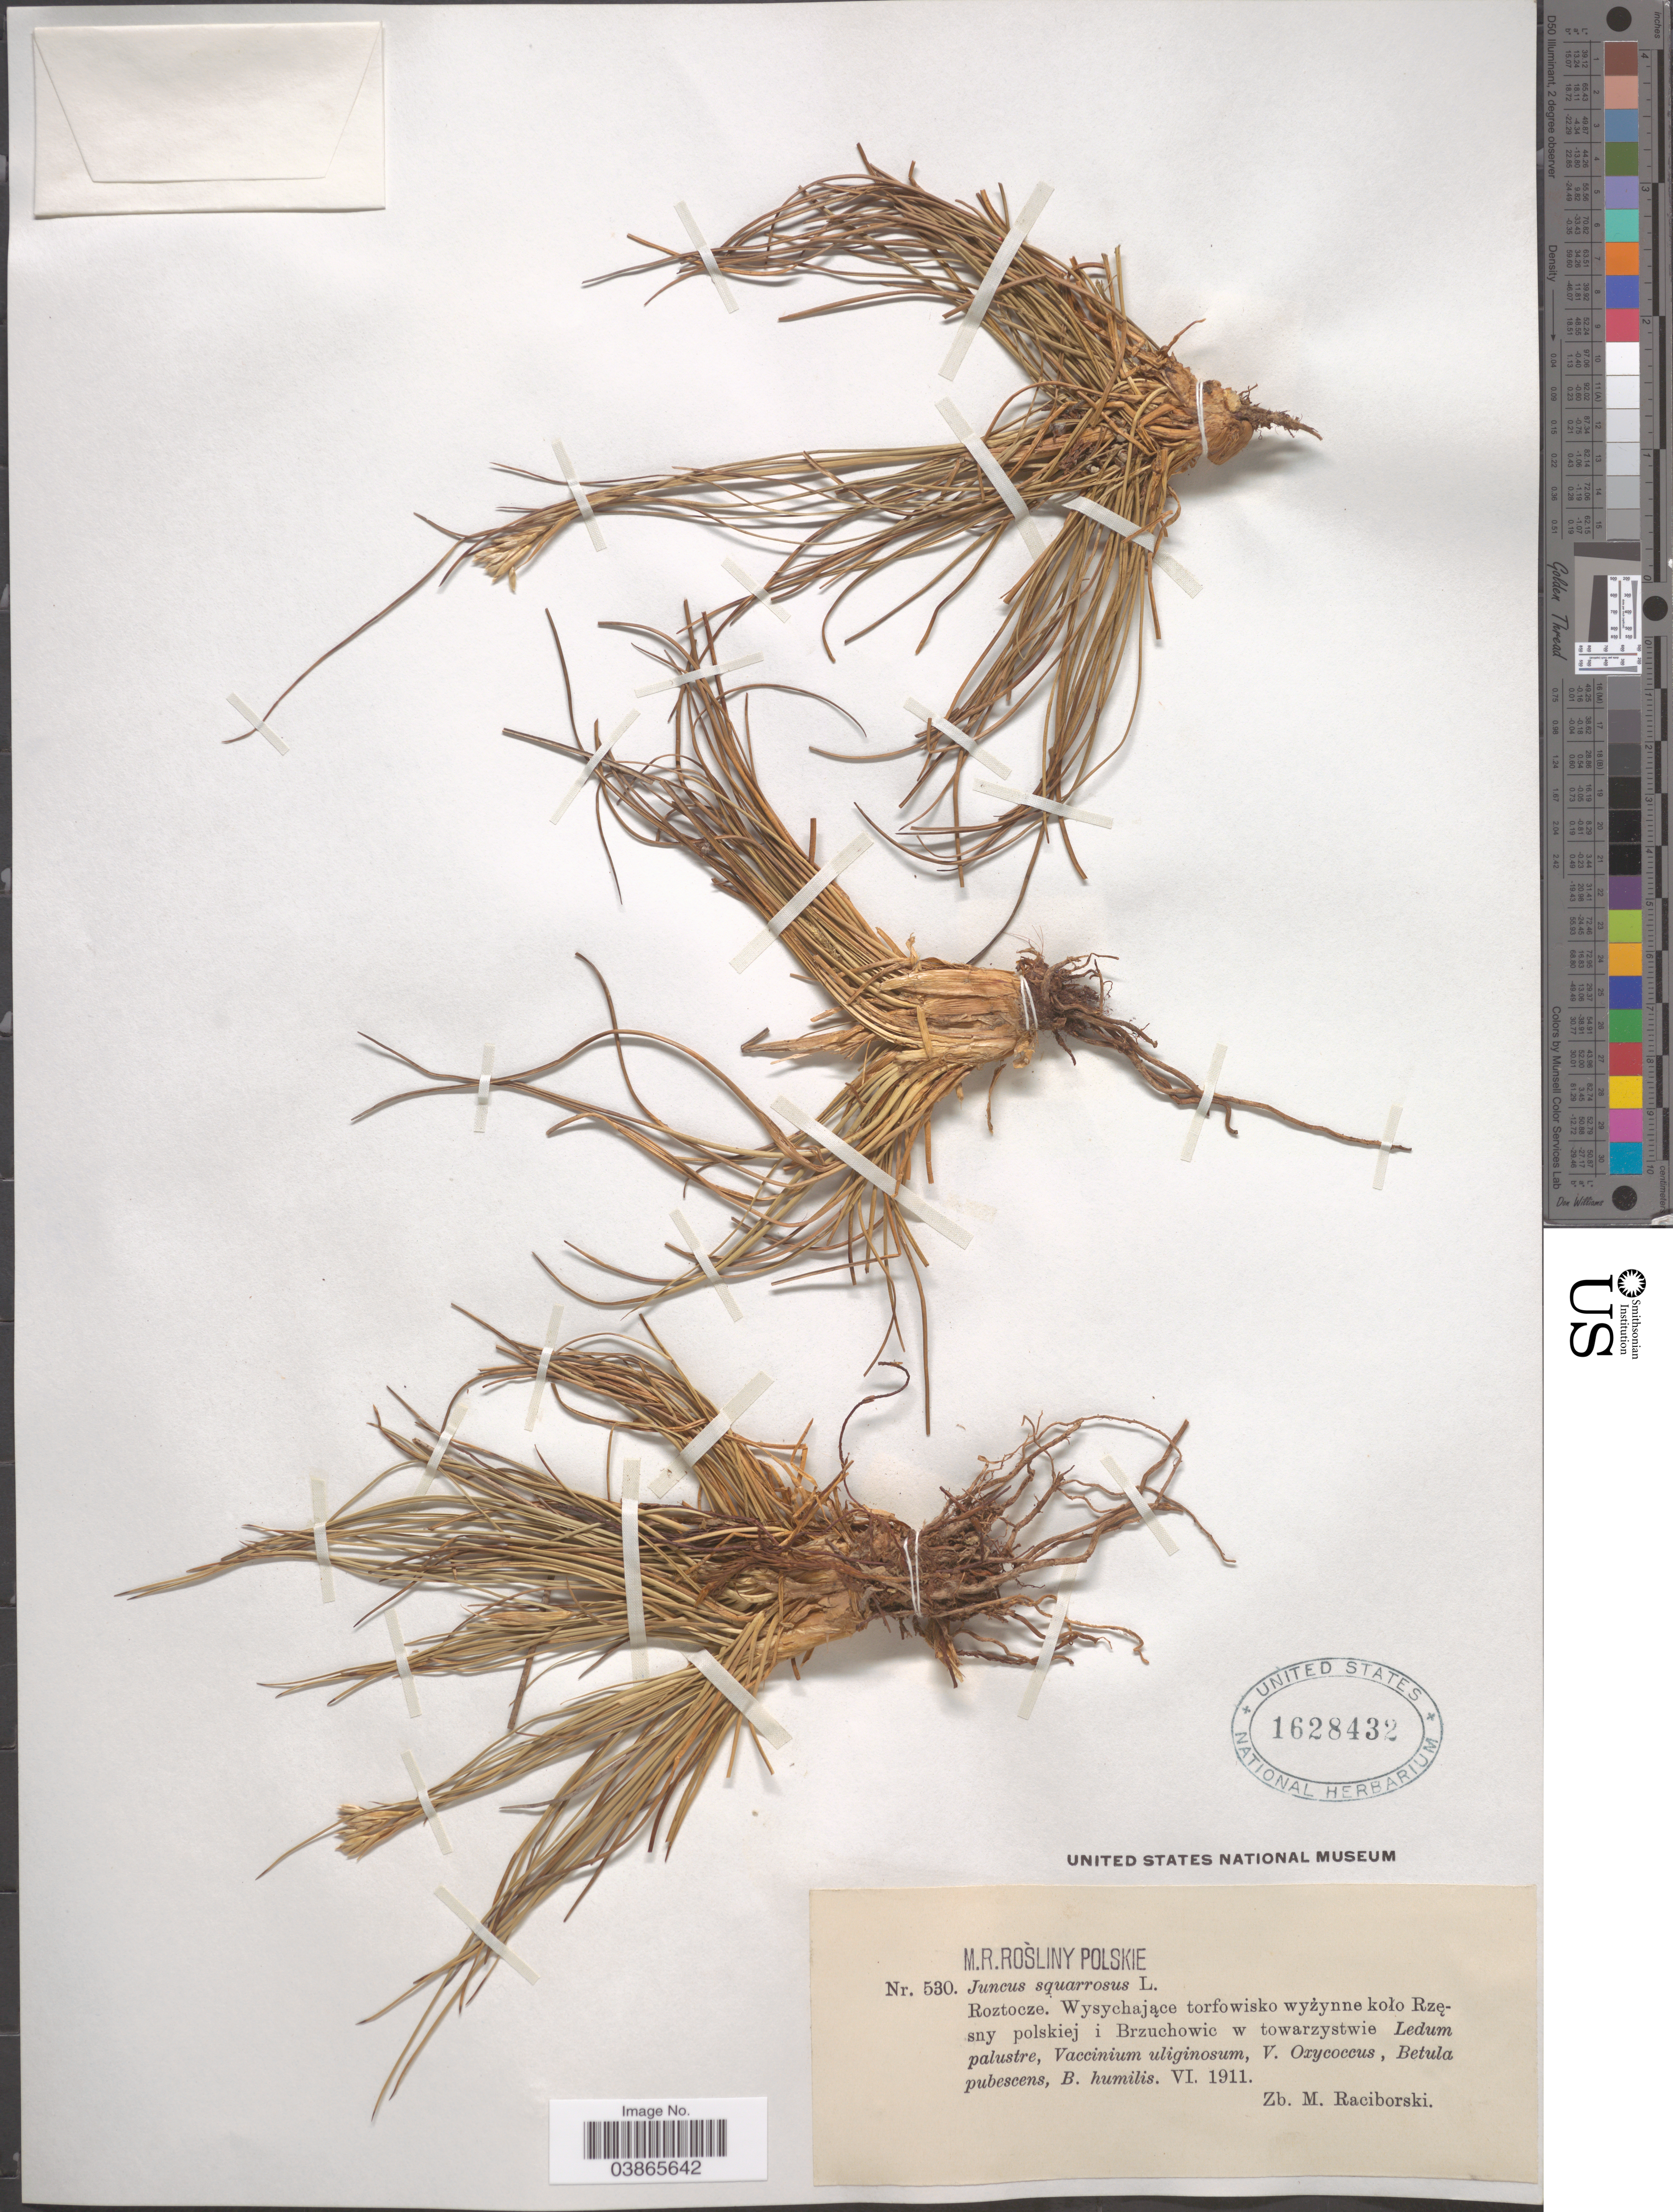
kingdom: Plantae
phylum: Tracheophyta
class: Liliopsida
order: Poales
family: Juncaceae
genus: Juncus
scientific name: Juncus squarrosus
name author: L.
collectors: Z. Raciborski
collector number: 530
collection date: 1911-06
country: Ukraine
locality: Roztocze. Wysychajace torfowisko wyzynne kolo Rzesny polskiej i Brzuchowic w towarzystwie.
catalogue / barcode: US 1628432